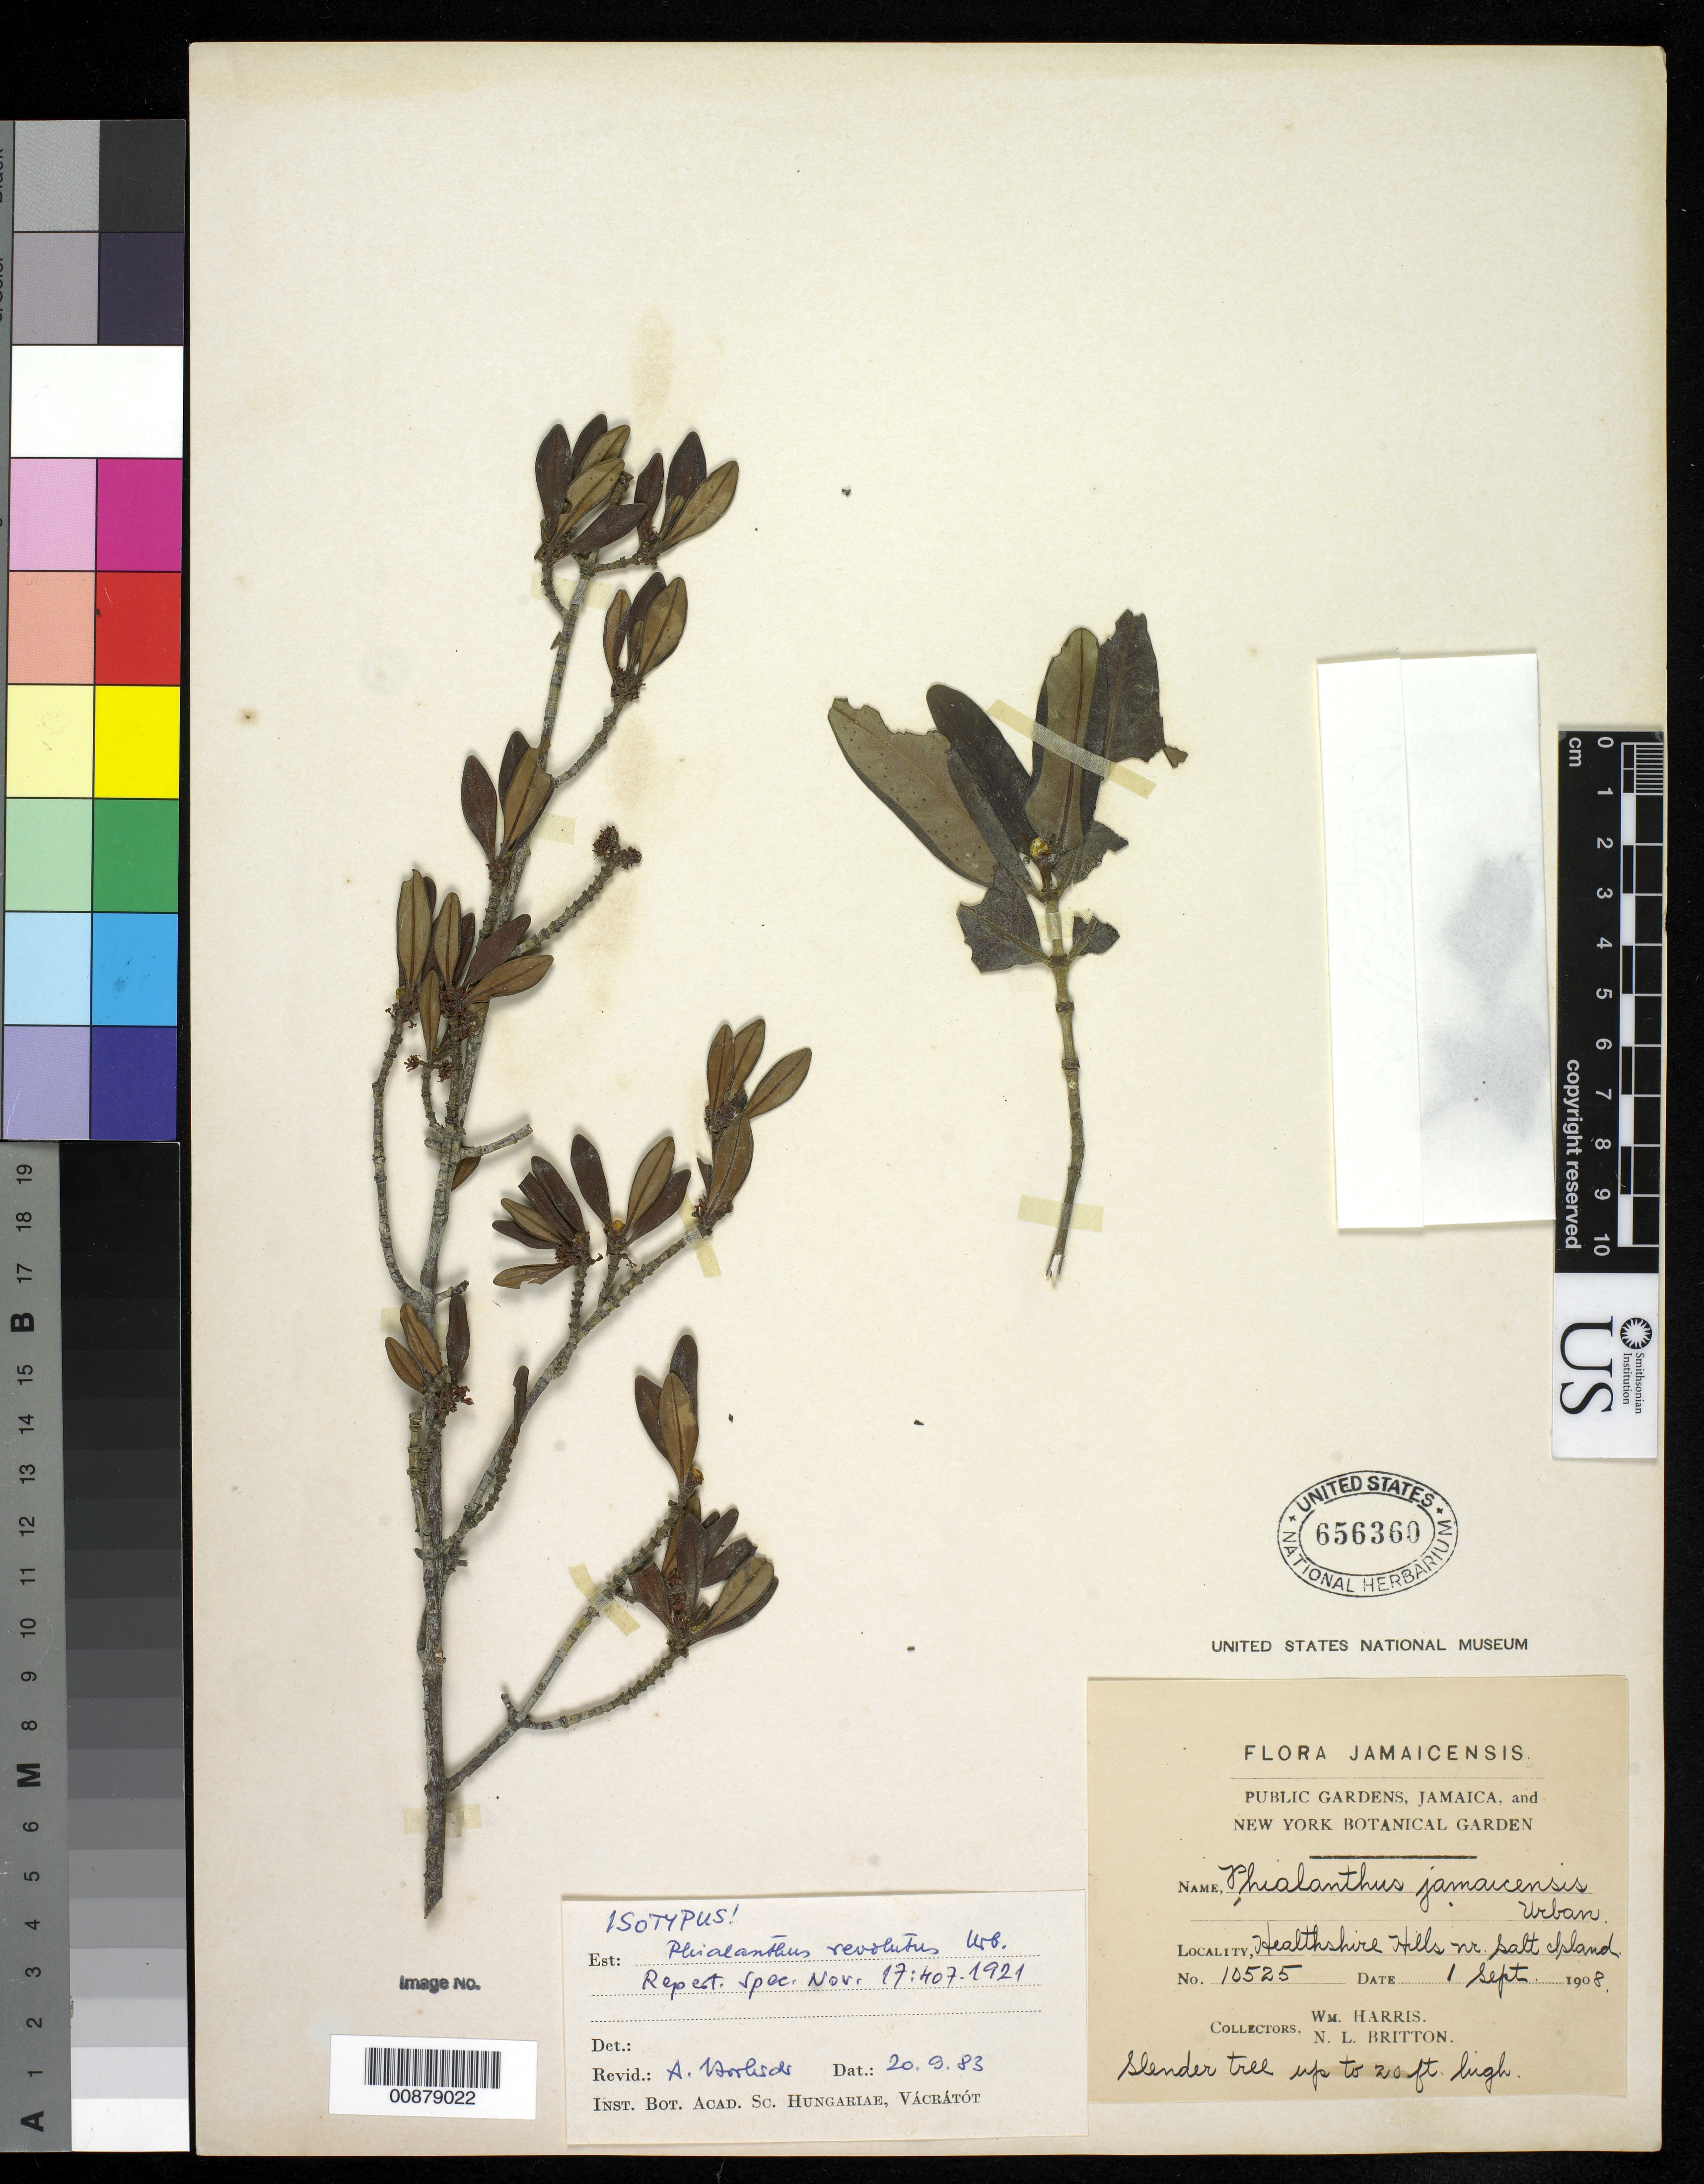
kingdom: Plantae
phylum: Tracheophyta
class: Magnoliopsida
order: Gentianales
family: Rubiaceae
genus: Phialanthus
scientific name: Phialanthus revolutus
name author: Urb.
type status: Isotype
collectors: W. Harris & N. Britton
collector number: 10525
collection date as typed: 01 Sep 1908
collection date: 1908-09-01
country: Jamaica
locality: Healthshire Hills nr. Salt Island.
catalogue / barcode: US 656360